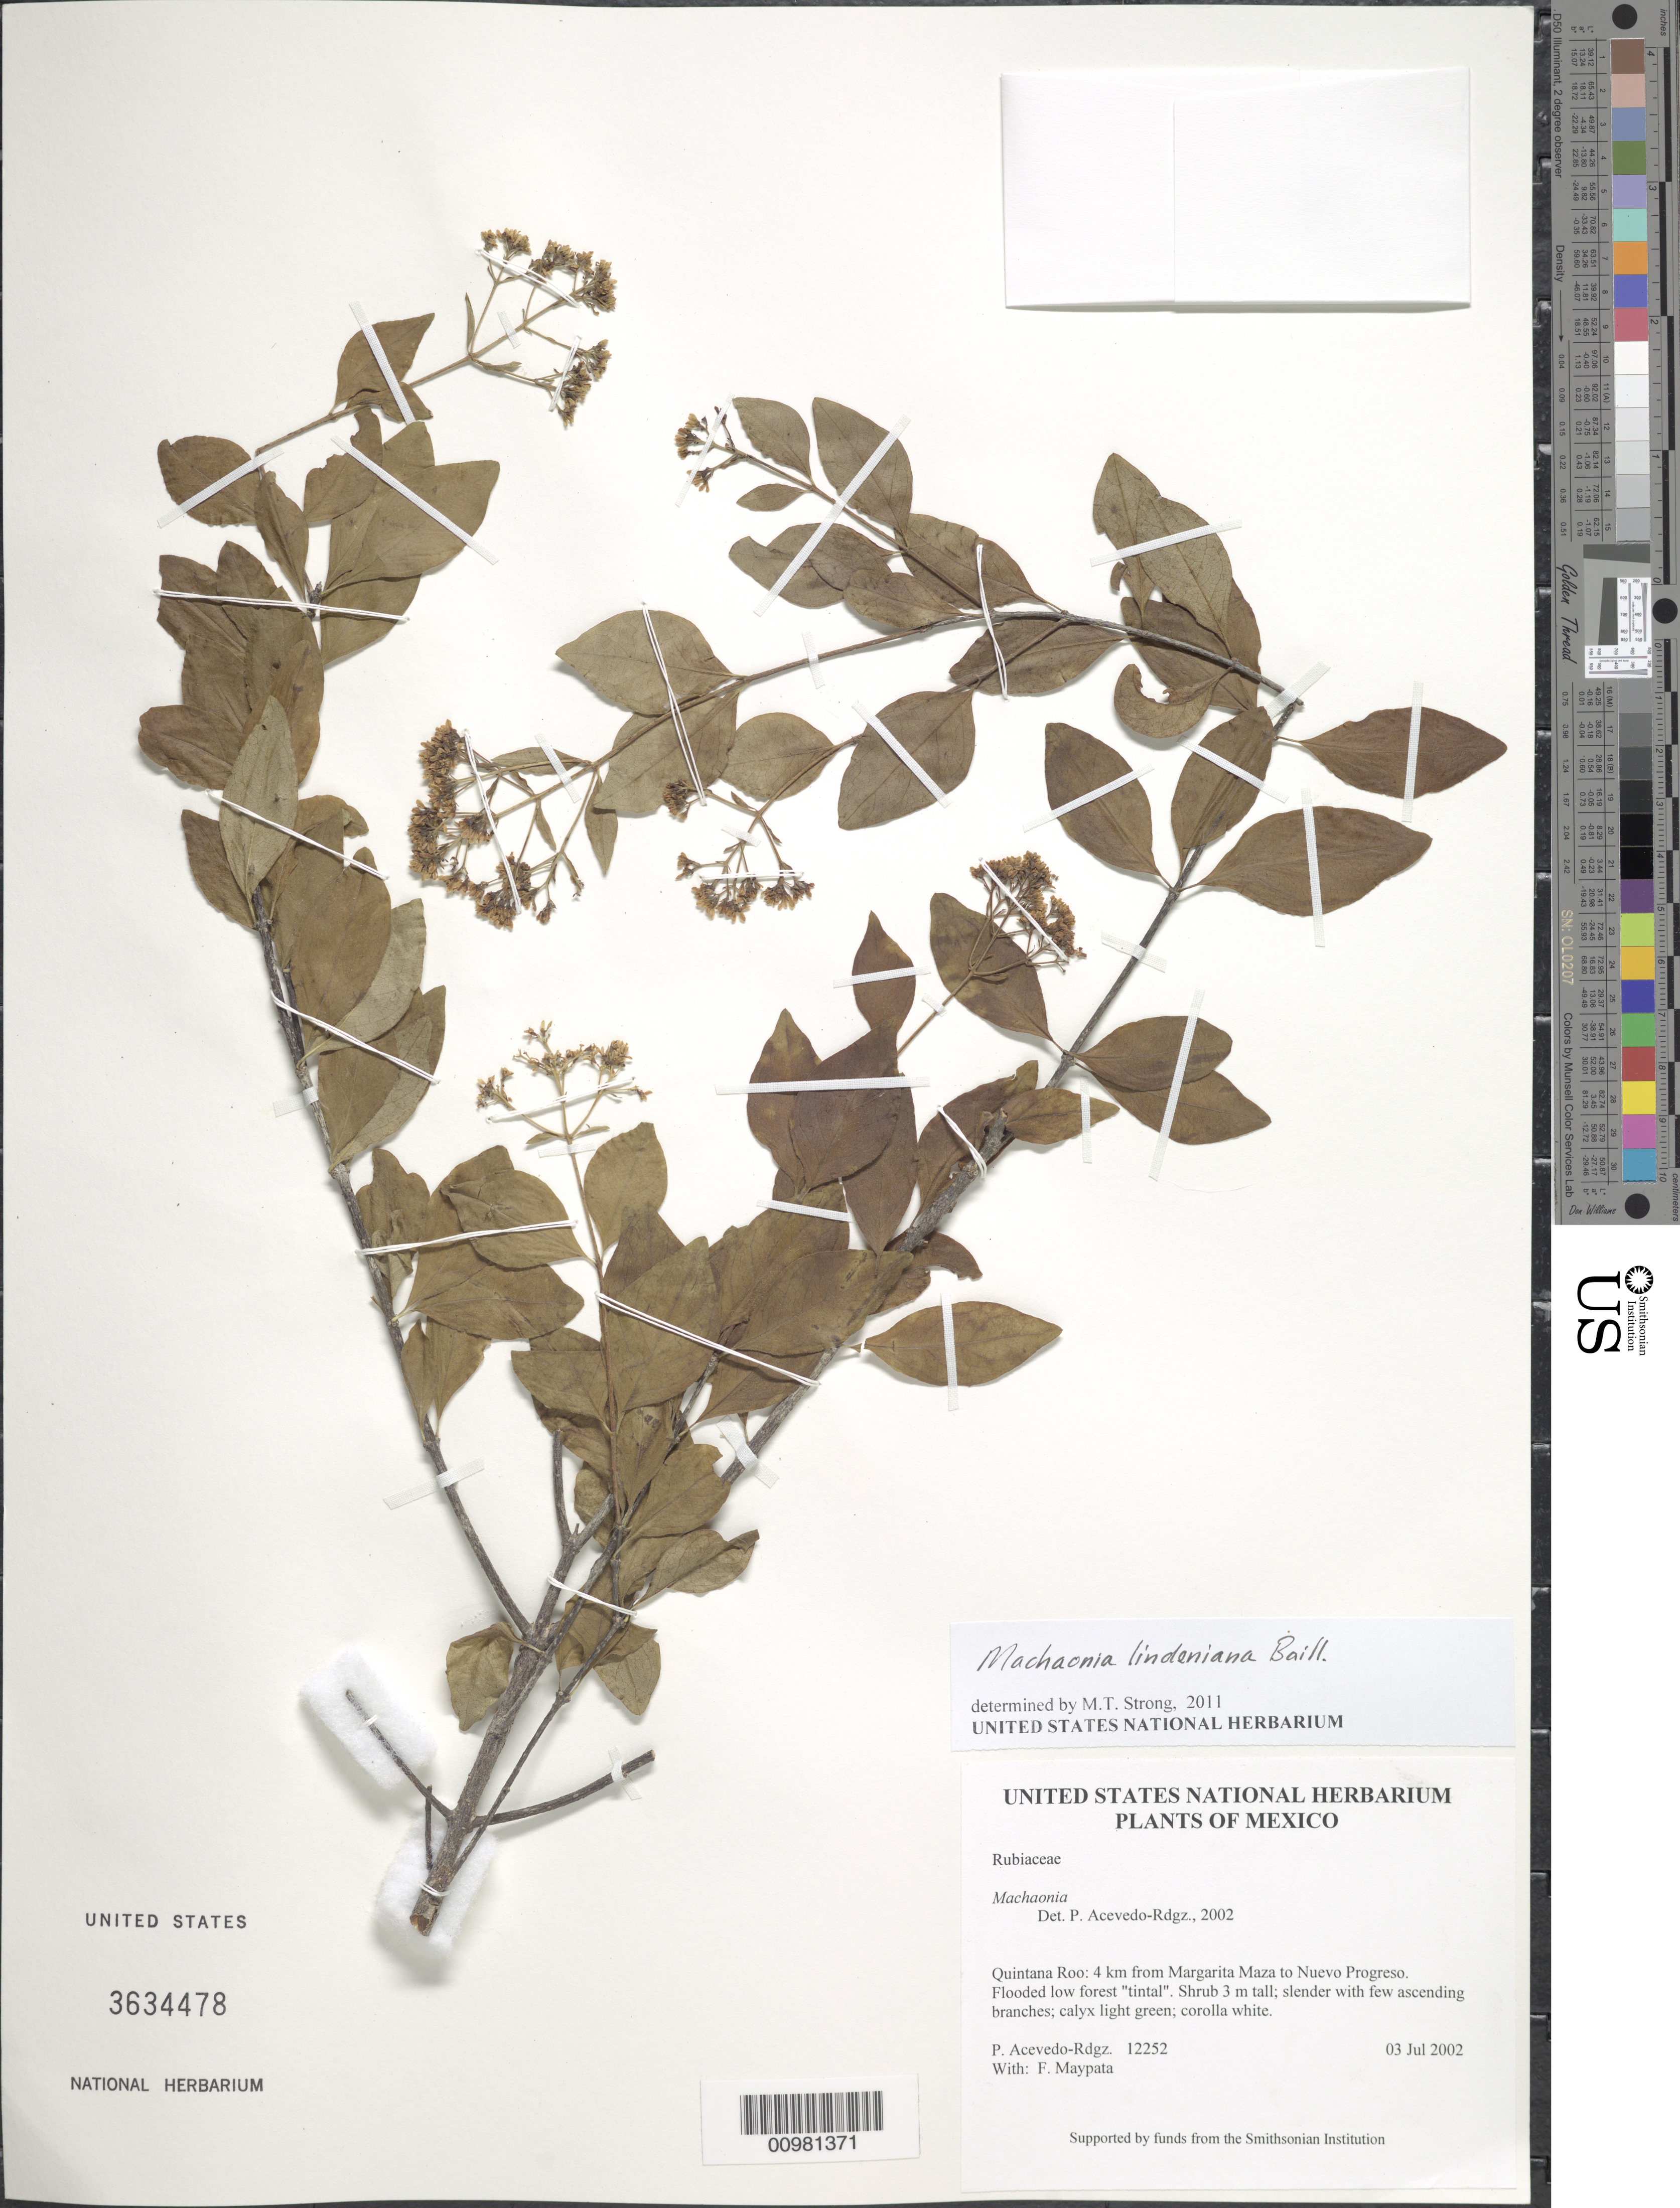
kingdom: Plantae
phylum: Tracheophyta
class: Magnoliopsida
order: Gentianales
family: Rubiaceae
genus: Machaonia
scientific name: Machaonia lindeniana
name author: Baill.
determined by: Strong, M. T., (US), Smithsonian Institution - National Museum of Natural History (UNITED STATES)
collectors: P. Acevedo-Rodr. & F. Maypata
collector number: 12252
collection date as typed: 03 Jul 2002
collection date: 2002-07-03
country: Mexico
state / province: Quintana Roo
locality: Quintana Roo: 4 km from Margarita Maza to Nuevo Progreso.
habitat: Flooded low forest "tintal".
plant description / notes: US, NY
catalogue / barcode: US 3634478